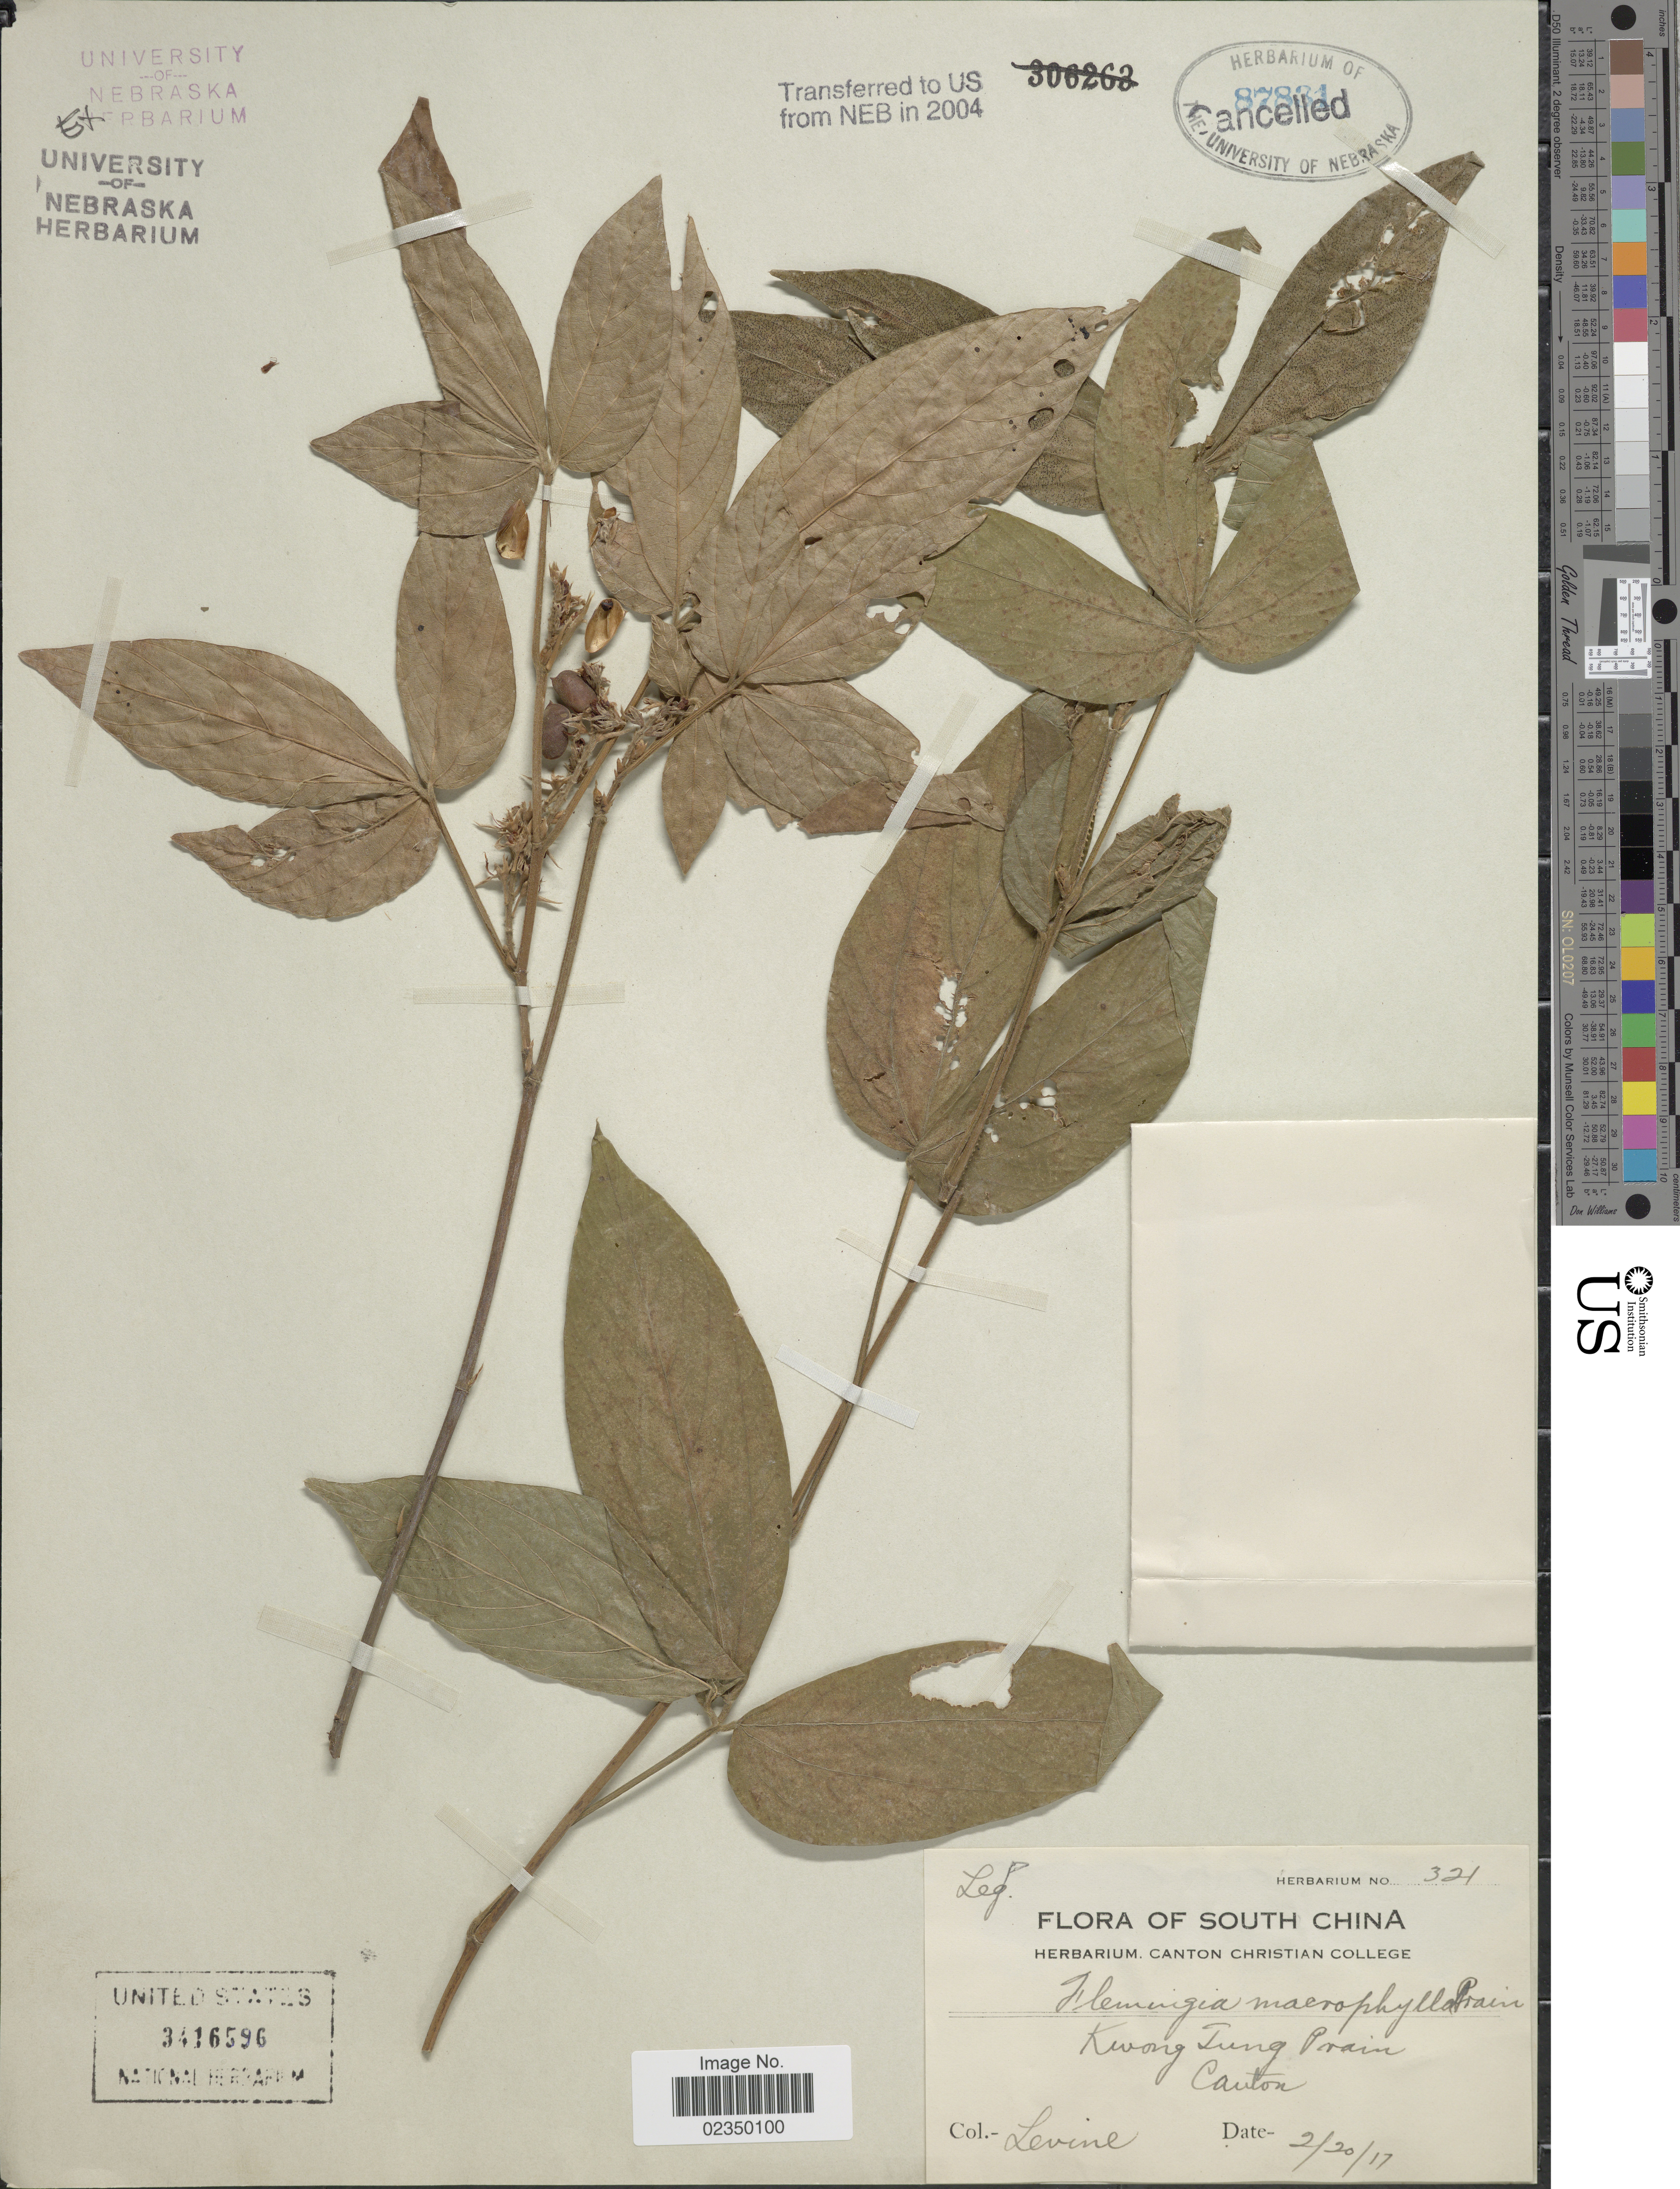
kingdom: Plantae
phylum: Tracheophyta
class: Magnoliopsida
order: Fabales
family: Fabaceae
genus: Flemingia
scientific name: Flemingia macrophylla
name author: (Willd.) Kuntze ex Merr.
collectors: -. Levine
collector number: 321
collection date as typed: Transcribed d/m/y: 20/2/17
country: China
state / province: Guangdong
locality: South China. Kwong Tung Plain, Canton.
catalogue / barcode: US 3416596